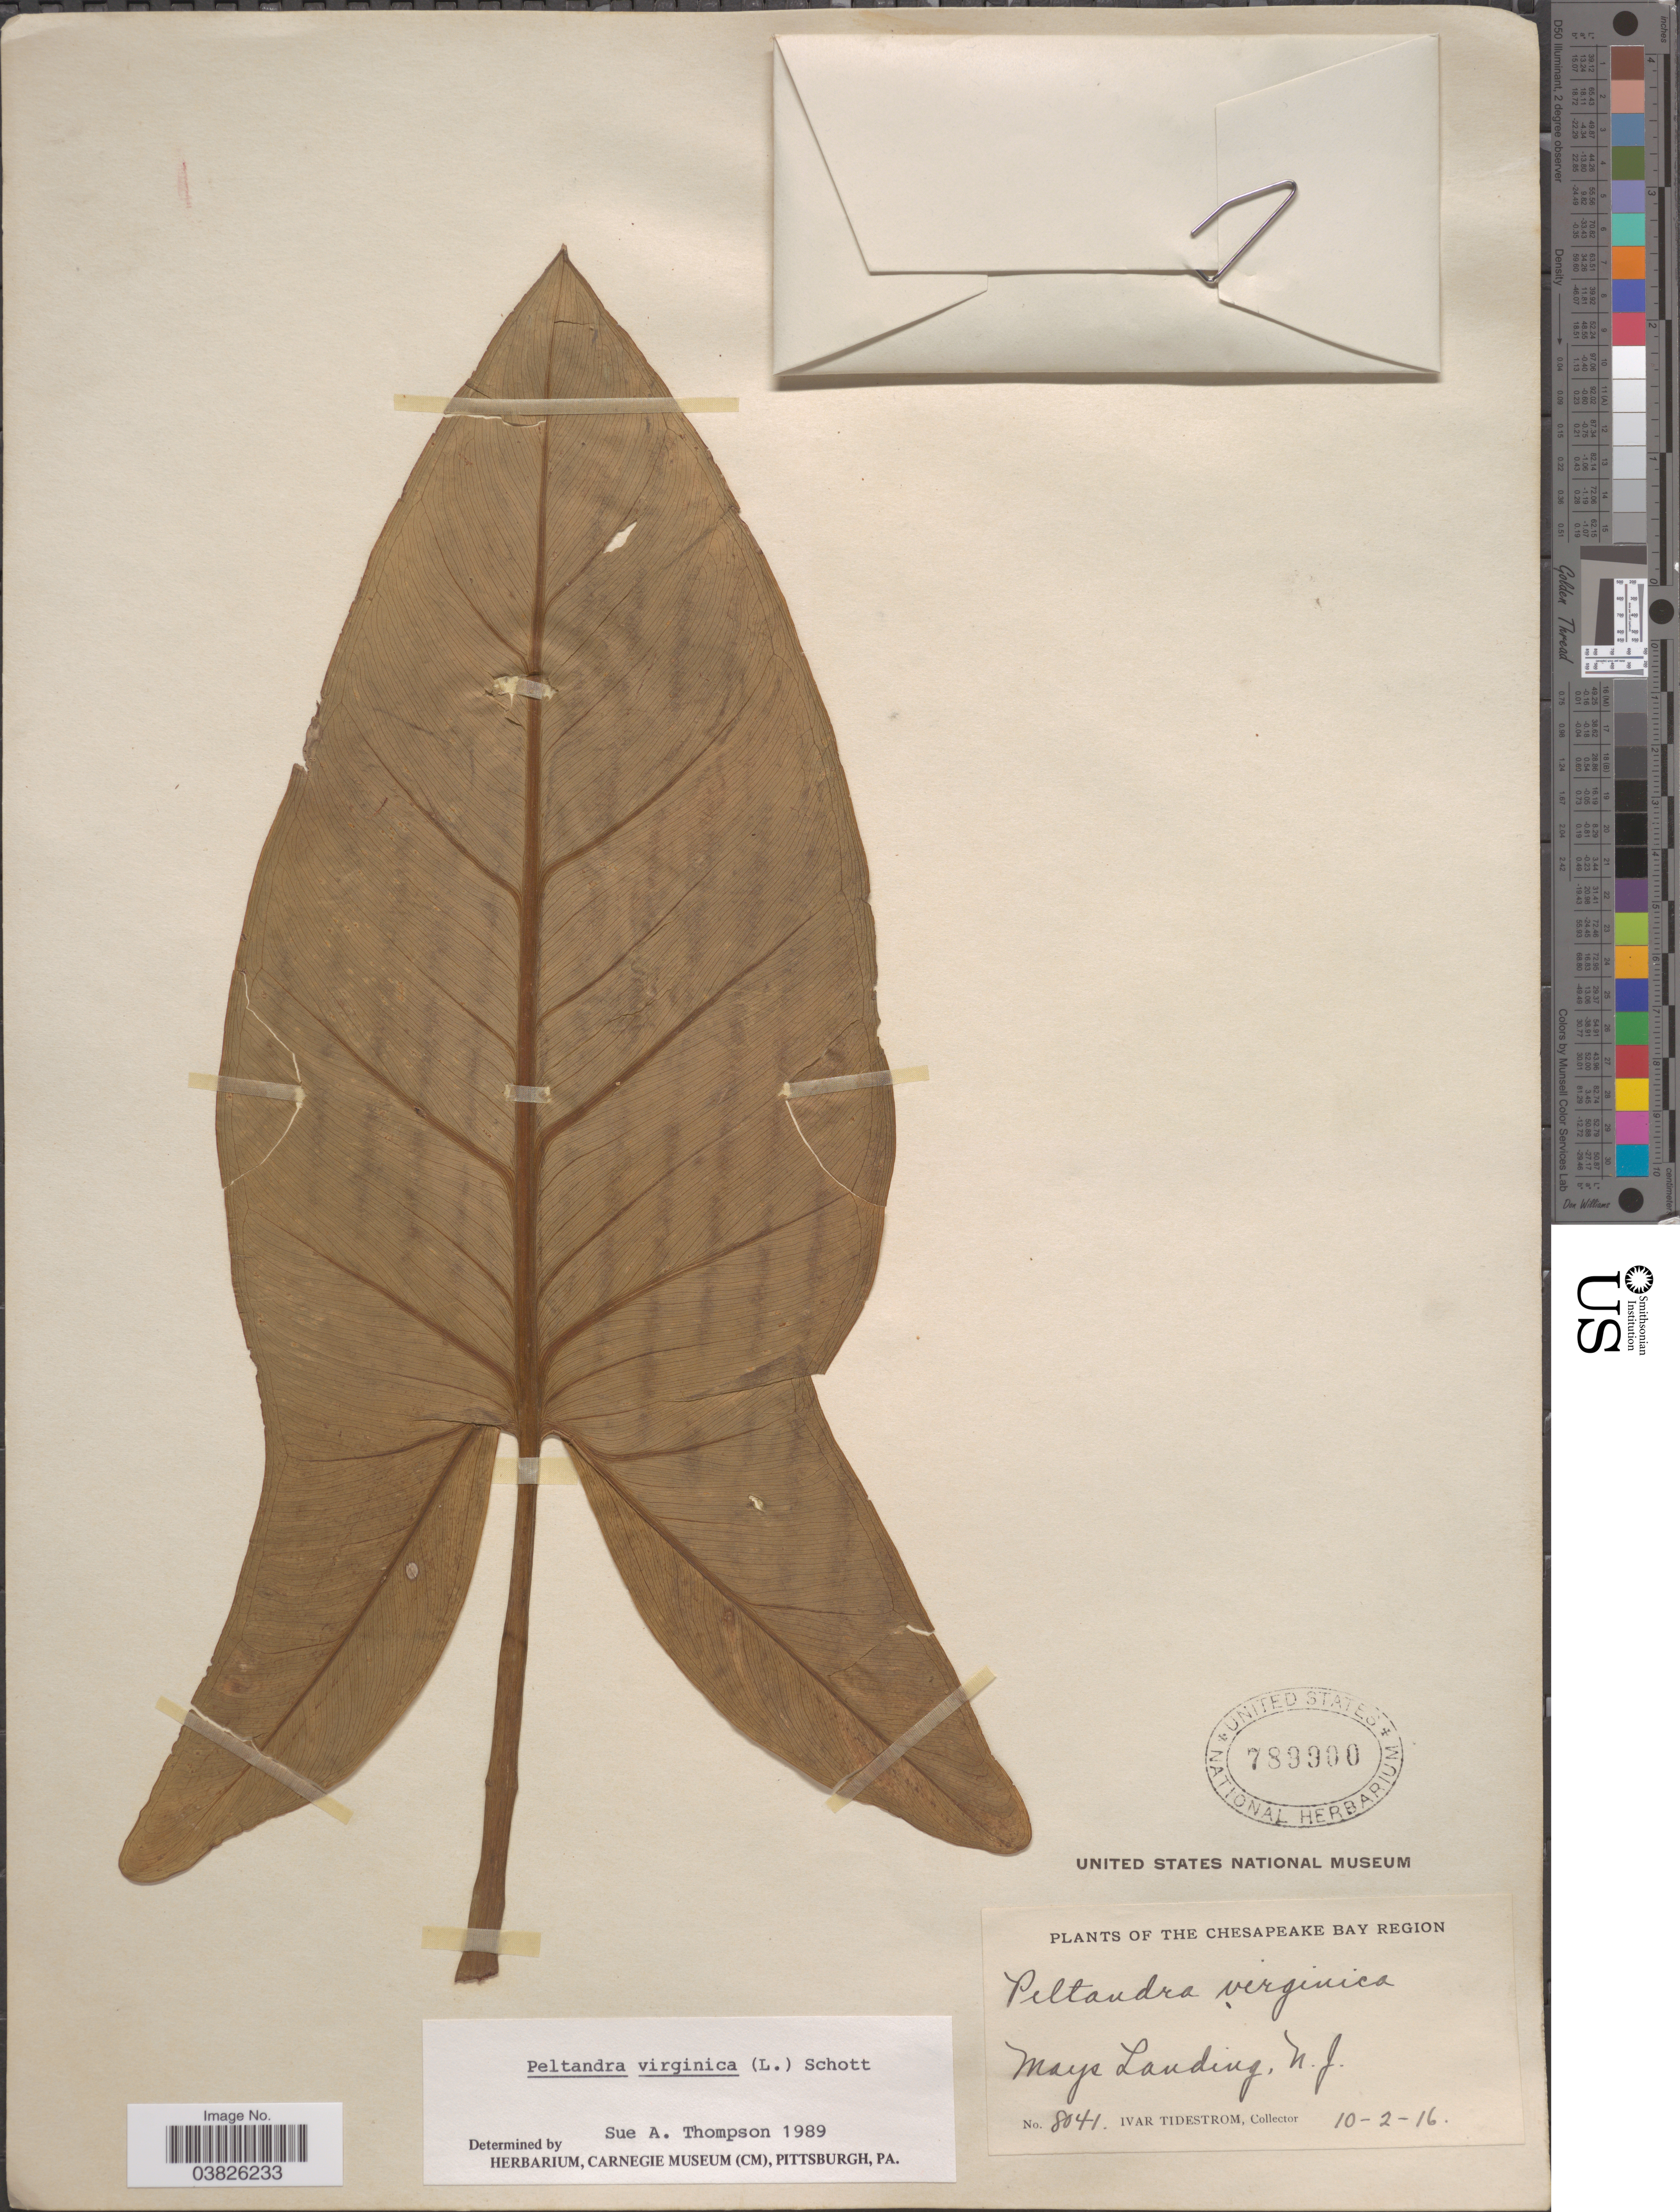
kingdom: Plantae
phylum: Tracheophyta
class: Liliopsida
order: Alismatales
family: Araceae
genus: Peltandra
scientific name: Peltandra virginica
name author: (L.) Schott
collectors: I. F. Tidestrom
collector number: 8041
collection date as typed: Transcribed d/m/y: 10/2/16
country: United States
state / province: New Jersey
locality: The Chesapeake Bay Region. Mays Landing.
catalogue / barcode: US 789900